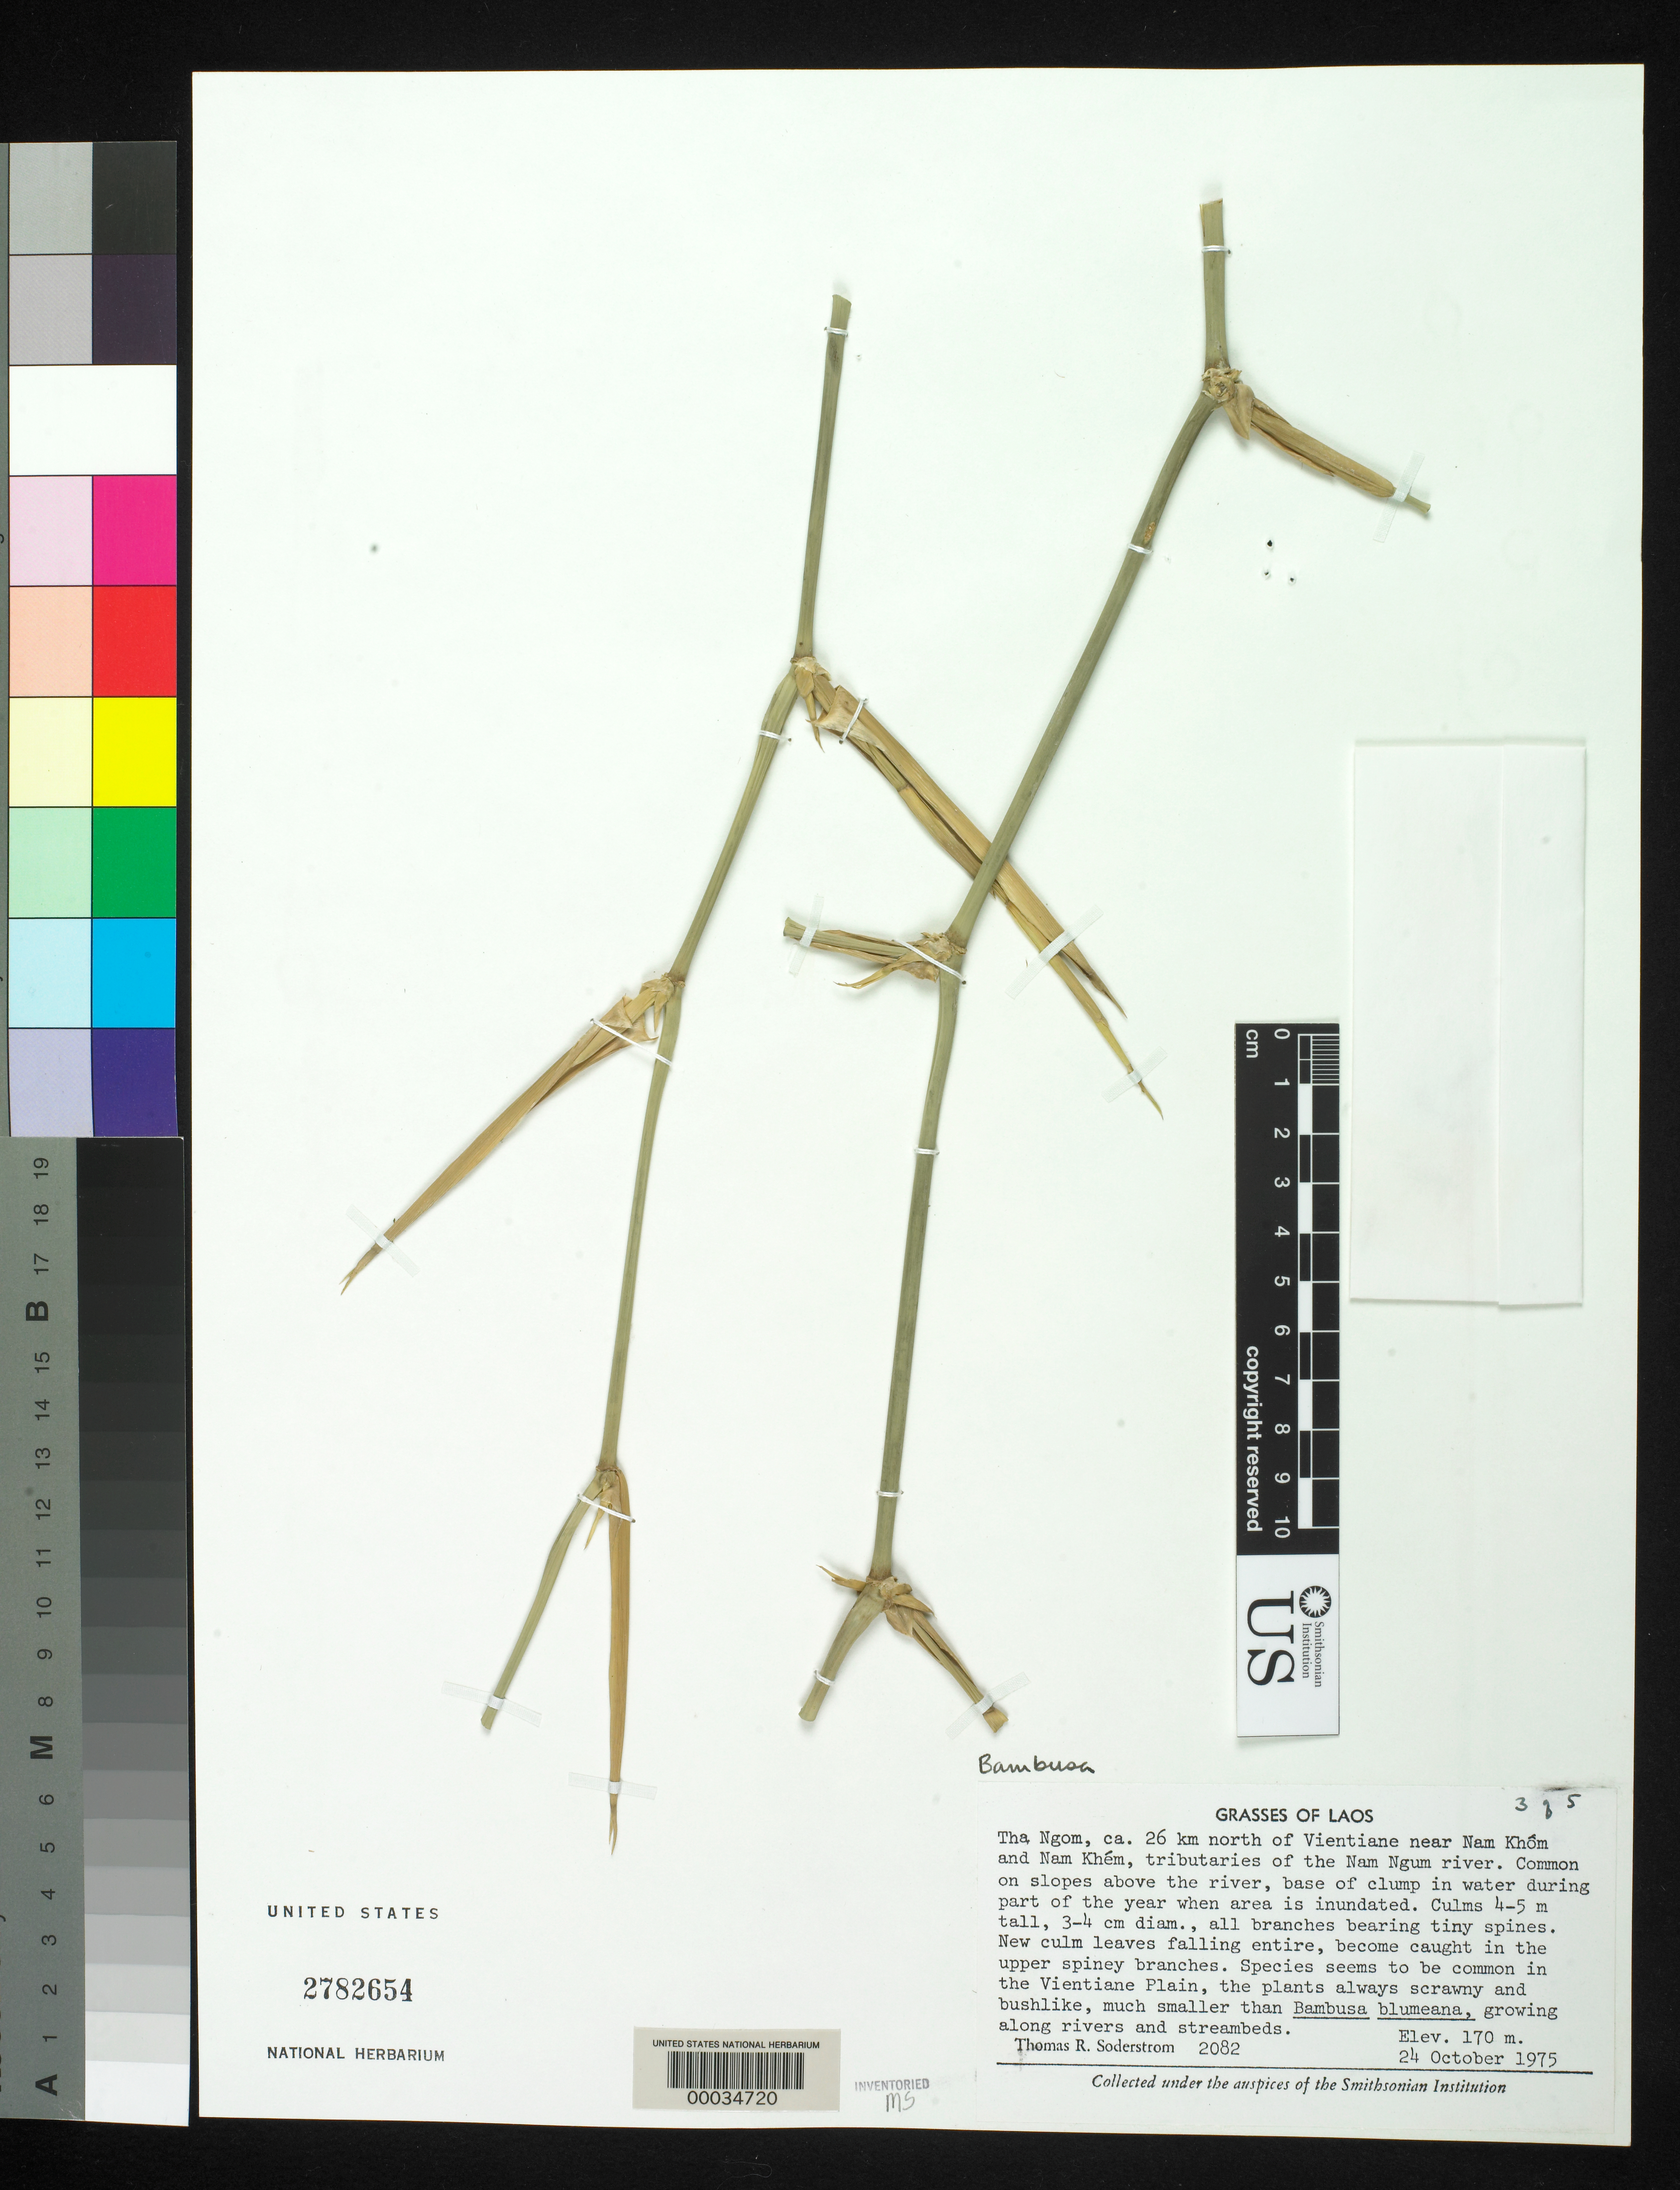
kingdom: Plantae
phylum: Tracheophyta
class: Liliopsida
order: Poales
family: Poaceae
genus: Bambusa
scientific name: Bambusa bambos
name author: (L.) Voss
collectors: T. R. Soderstrom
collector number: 2082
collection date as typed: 24 Oct 1975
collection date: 1975-10-24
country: Laos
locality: Tha Ngom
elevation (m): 170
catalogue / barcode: US 2782654